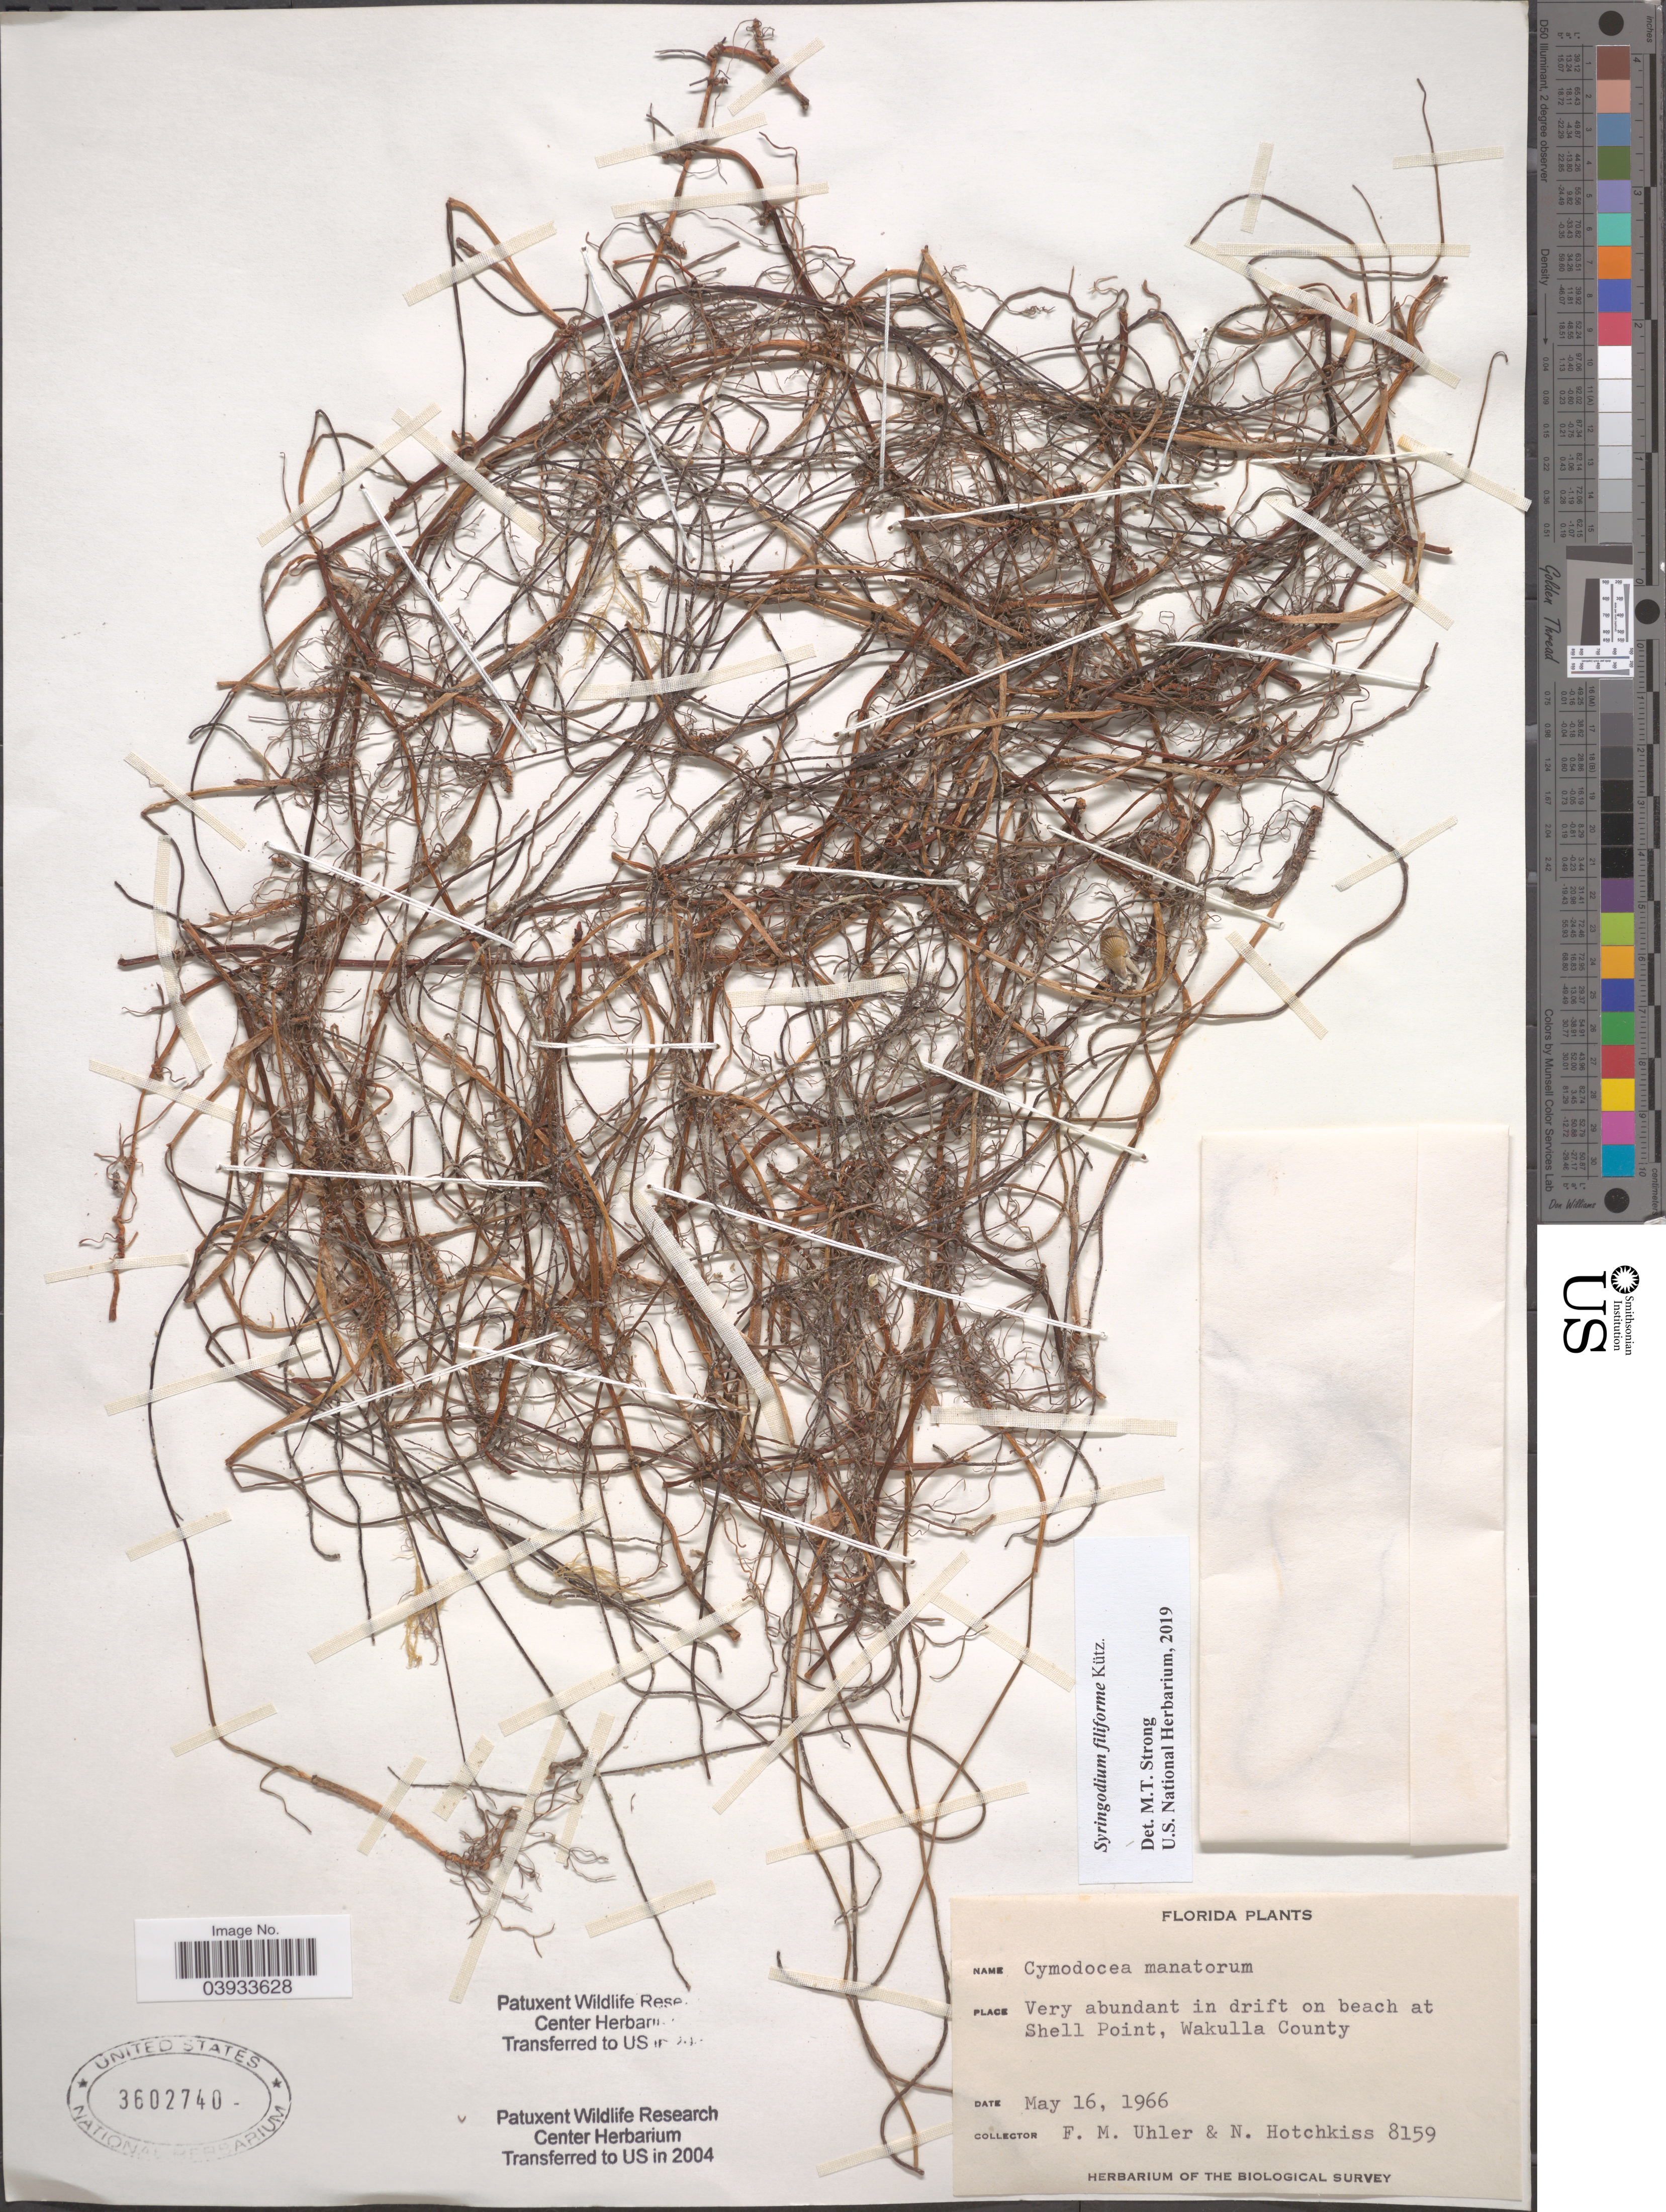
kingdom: Plantae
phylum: Tracheophyta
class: Liliopsida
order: Alismatales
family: Cymodoceaceae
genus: Syringodium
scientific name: Syringodium filiforme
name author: Kütz.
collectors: F. M. Uhler & N. Hotchkiss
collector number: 8159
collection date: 1966-05-16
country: United States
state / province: Florida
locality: On beach at Shell Point, Wakulla County.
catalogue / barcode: US 3602740